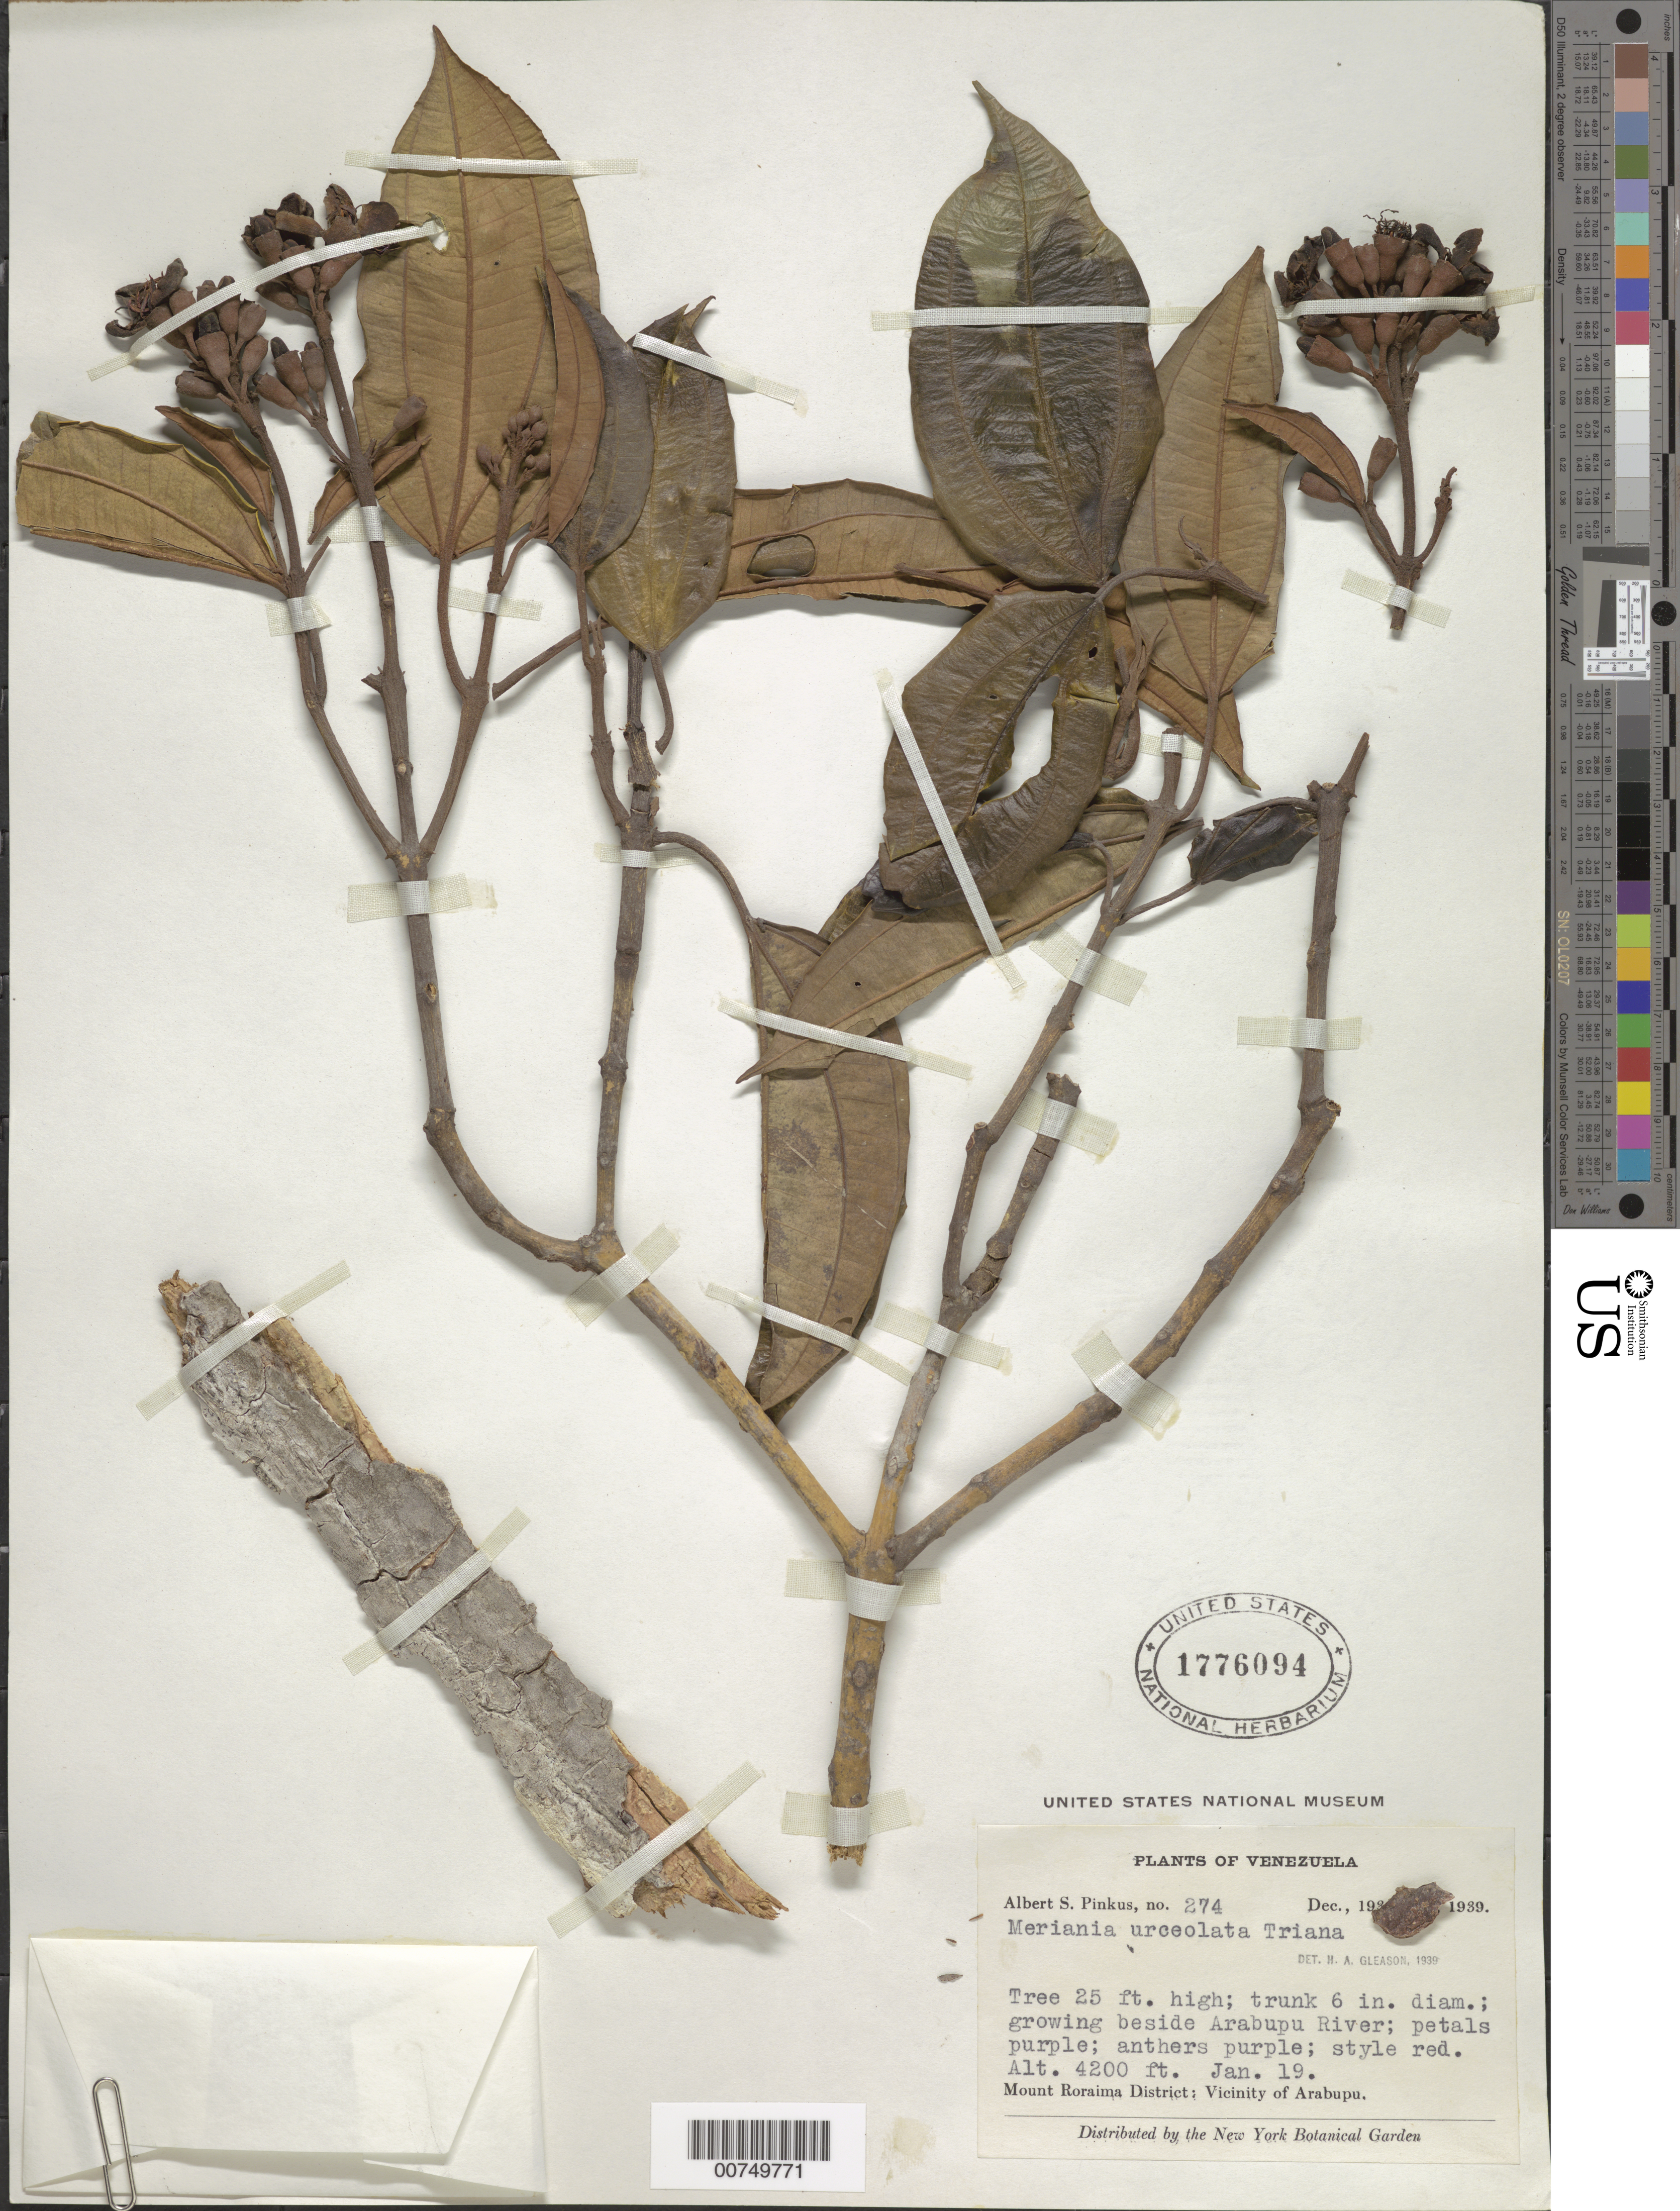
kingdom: Plantae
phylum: Tracheophyta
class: Magnoliopsida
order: Myrtales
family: Melastomataceae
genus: Meriania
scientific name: Meriania urceolata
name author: Triana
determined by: Gleason, H. A.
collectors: A. Pinkus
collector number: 274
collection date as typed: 19-Jan-39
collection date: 1939-01-19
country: Venezuela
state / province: Bolívar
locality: Mt. Roraima District; vic of Arabupu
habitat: Along river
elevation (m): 1280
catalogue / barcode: US 1776094